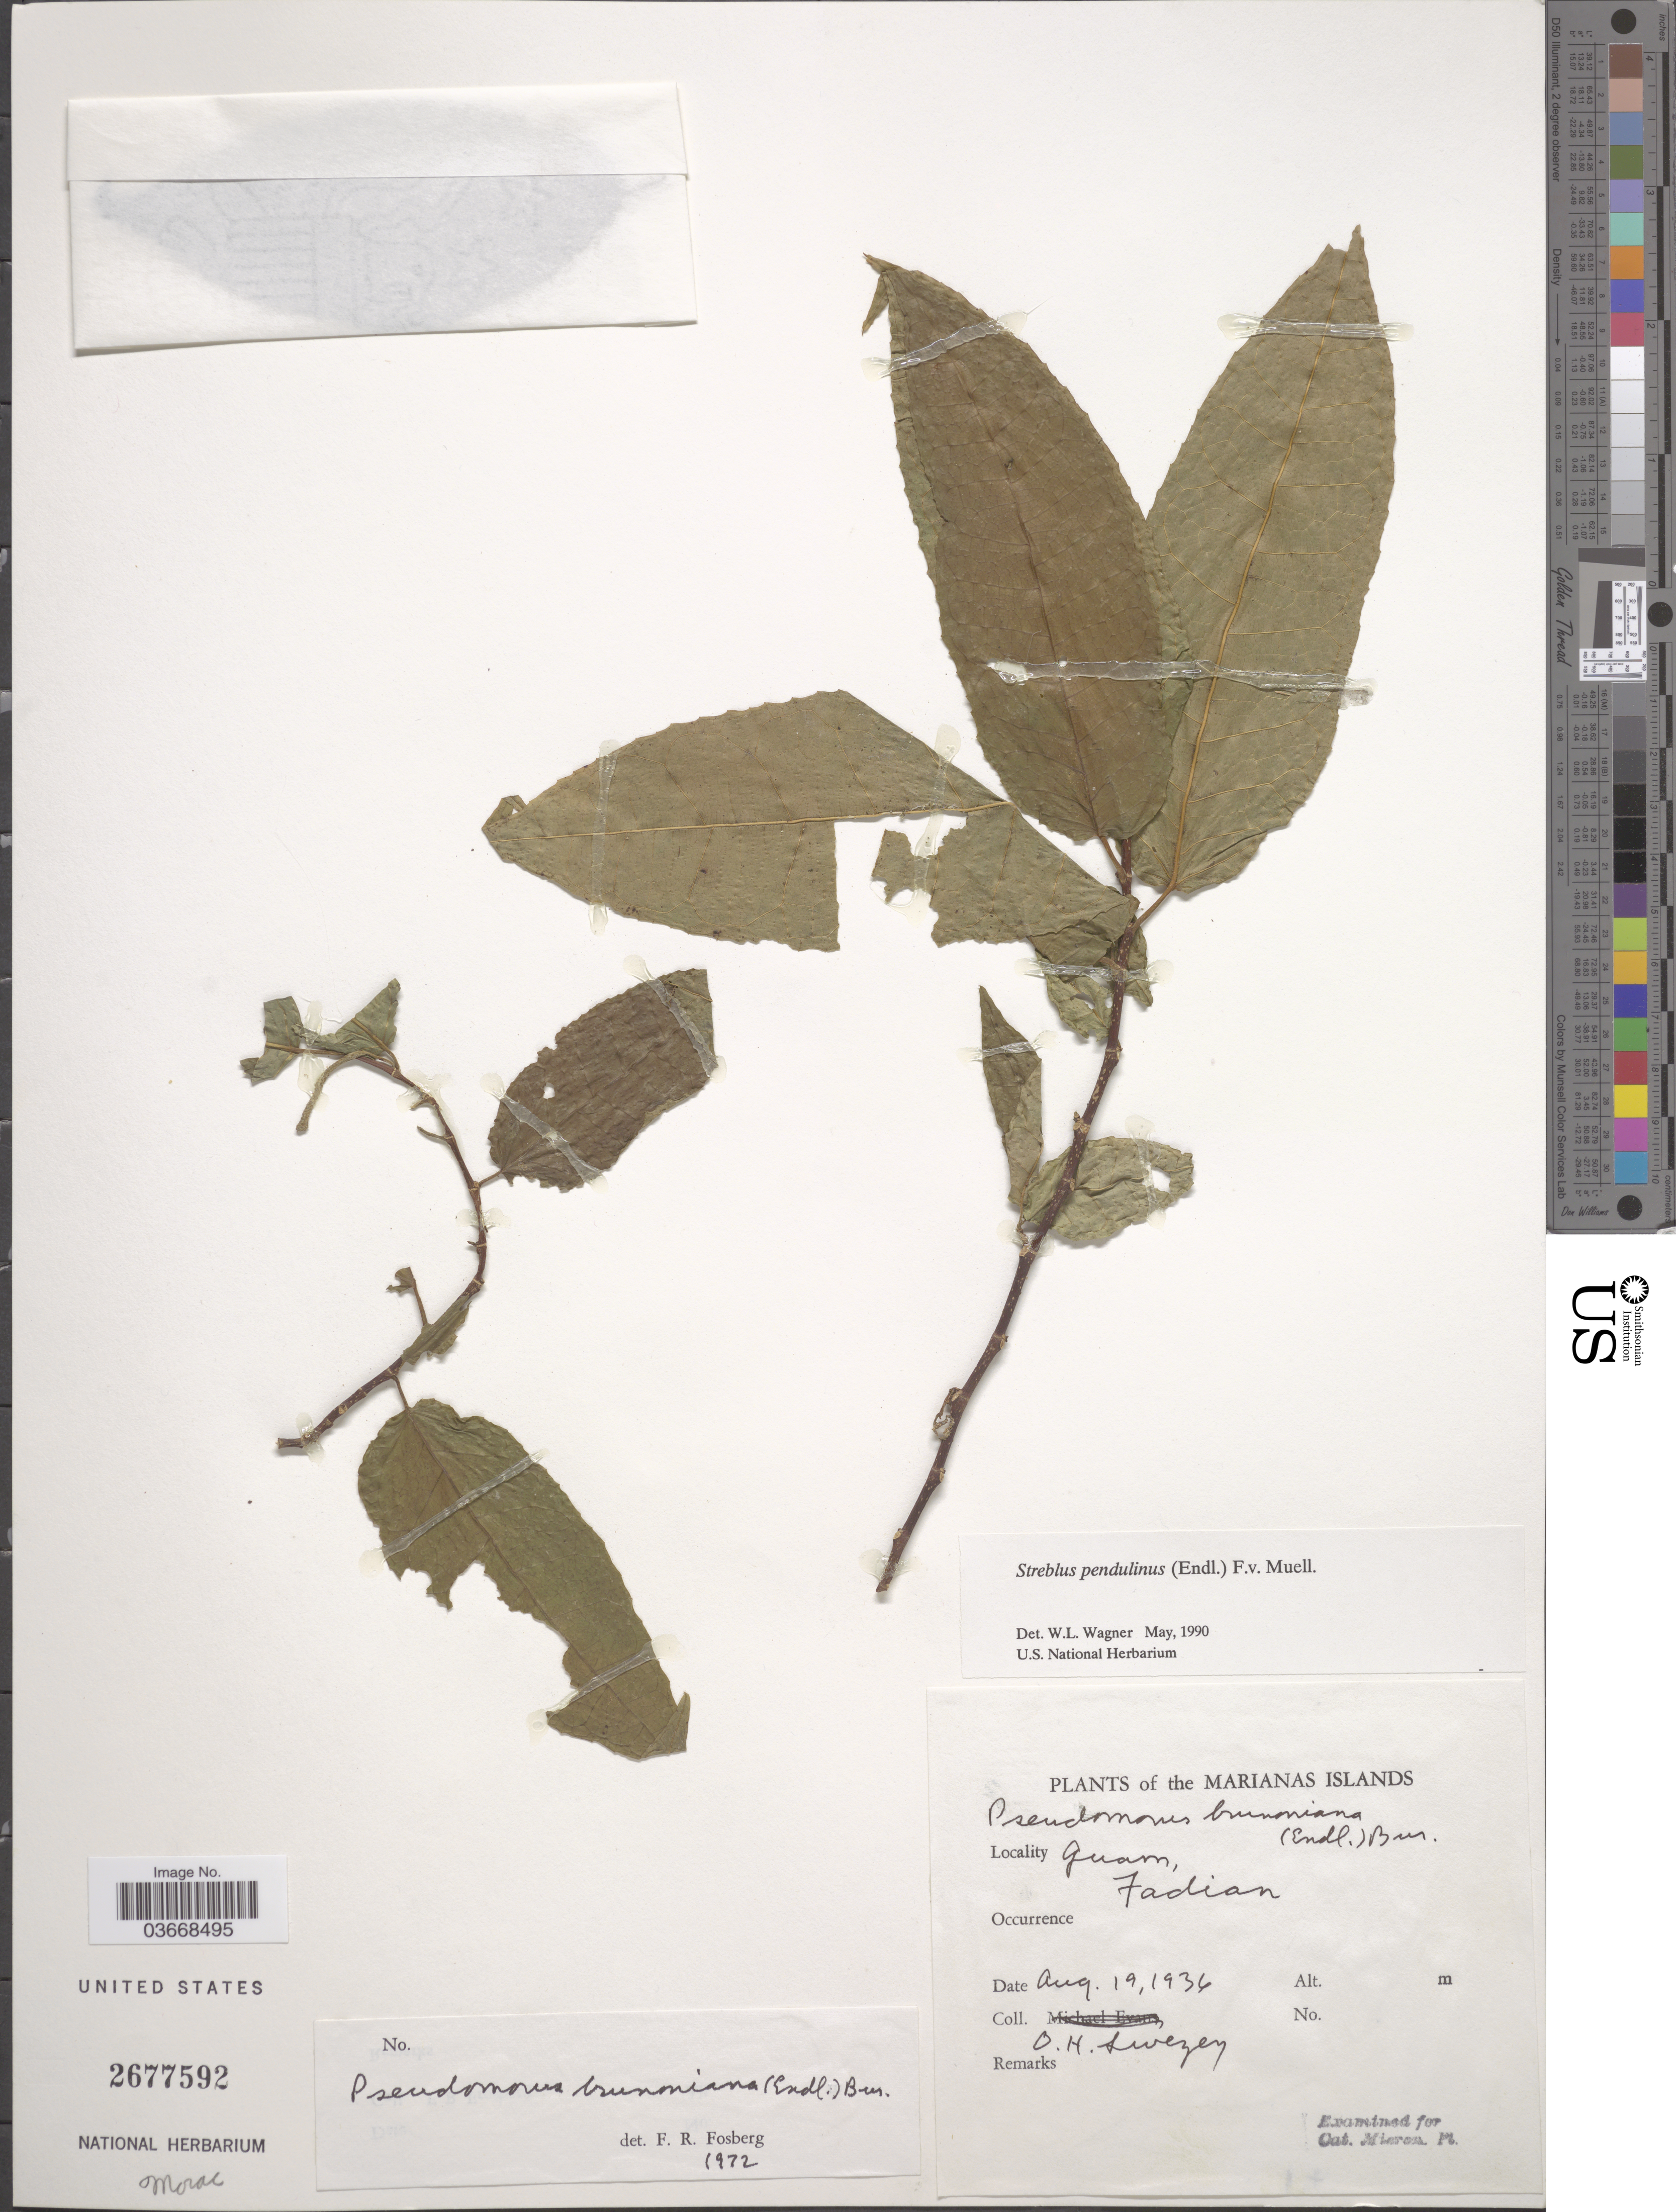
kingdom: Plantae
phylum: Tracheophyta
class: Magnoliopsida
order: Rosales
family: Moraceae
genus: Paratrophis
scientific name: Paratrophis pendulina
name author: (Endl.) E. M. Gardner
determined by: Wagner, W. L., (BOT), Smithsonian Institution - National Museum of Natural History (UNITED STATES)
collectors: O. H. Swezey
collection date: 1936-08-19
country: Guam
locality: The Marianas Islands. Fadian.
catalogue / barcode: US 2677592